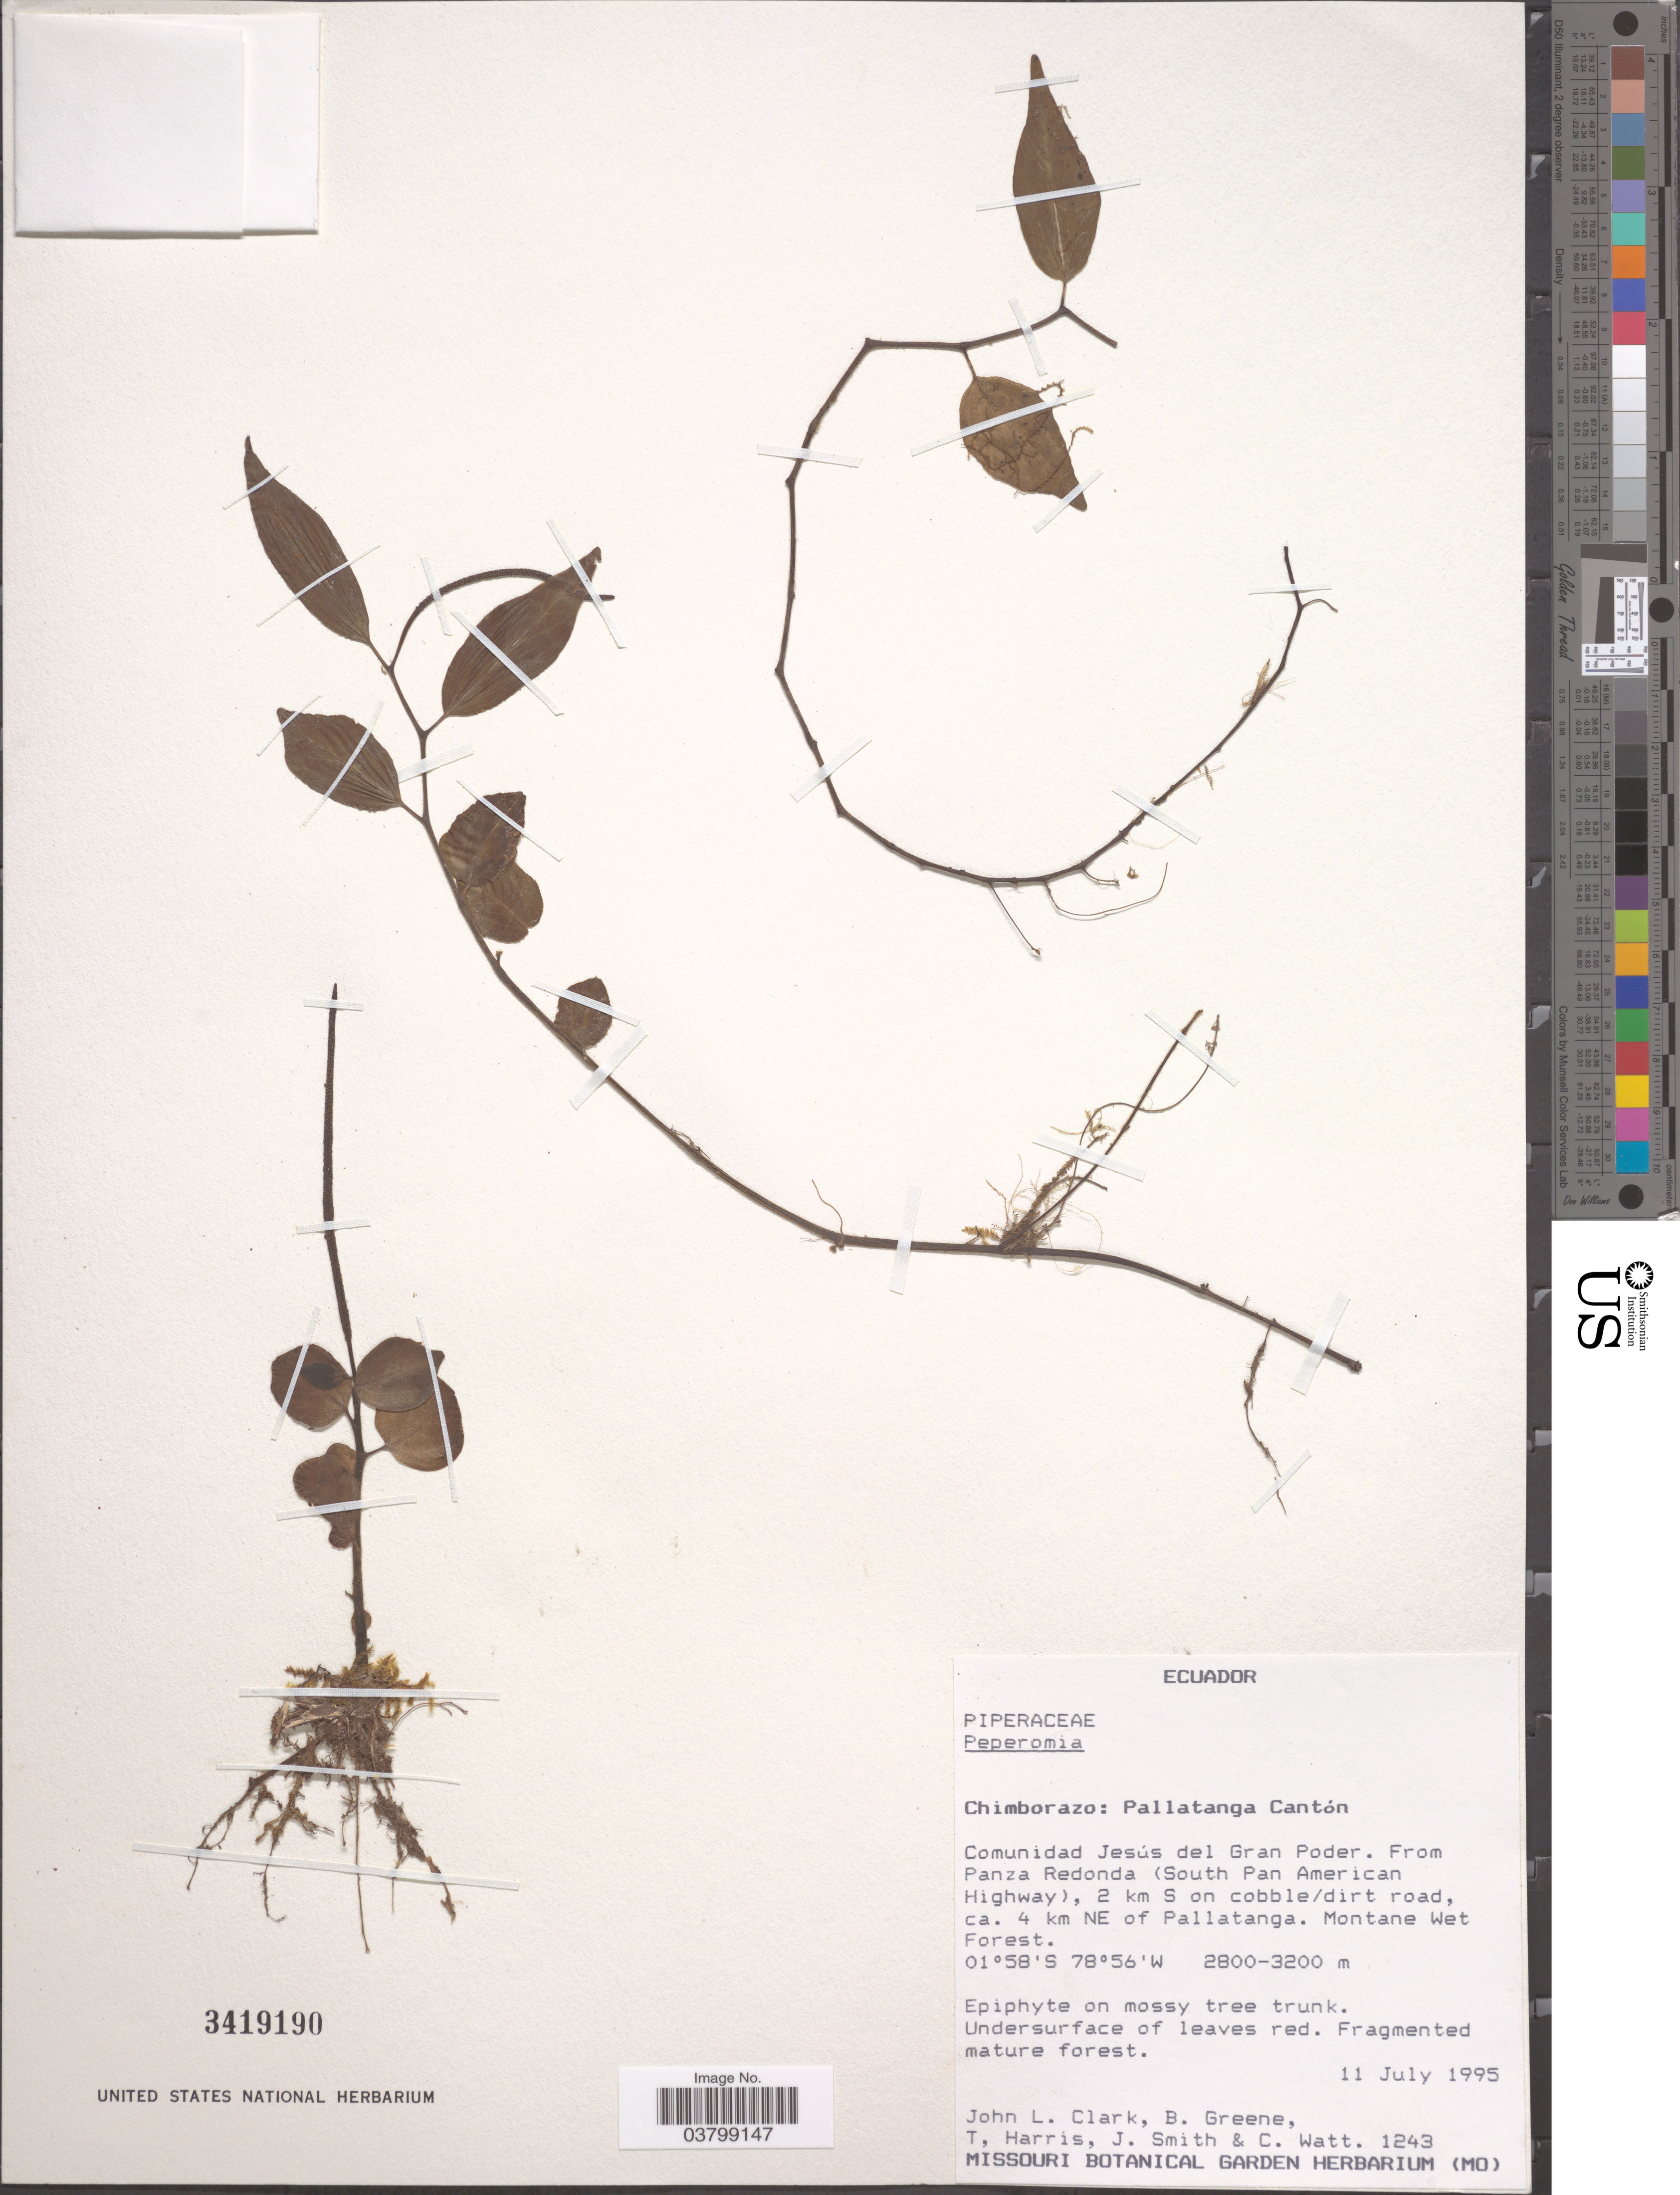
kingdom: Plantae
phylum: Tracheophyta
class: Magnoliopsida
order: Piperales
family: Piperaceae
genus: Peperomia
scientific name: Peperomia sp.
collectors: J. L. Clark, B. Greene, T. Harris, J. Smith & C. Watt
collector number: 1243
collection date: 1995-07-11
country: Ecuador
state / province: Chimborazo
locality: Pallatanga Cantón. Comunidad Jesús del Gran Poder. From Panza Redonda (South Pan American Highway), 2 km S on cobble/dirt road, ca. 4 km NE of Pallatanga. Montane Wet Forest.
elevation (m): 2800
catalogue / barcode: US 3419190